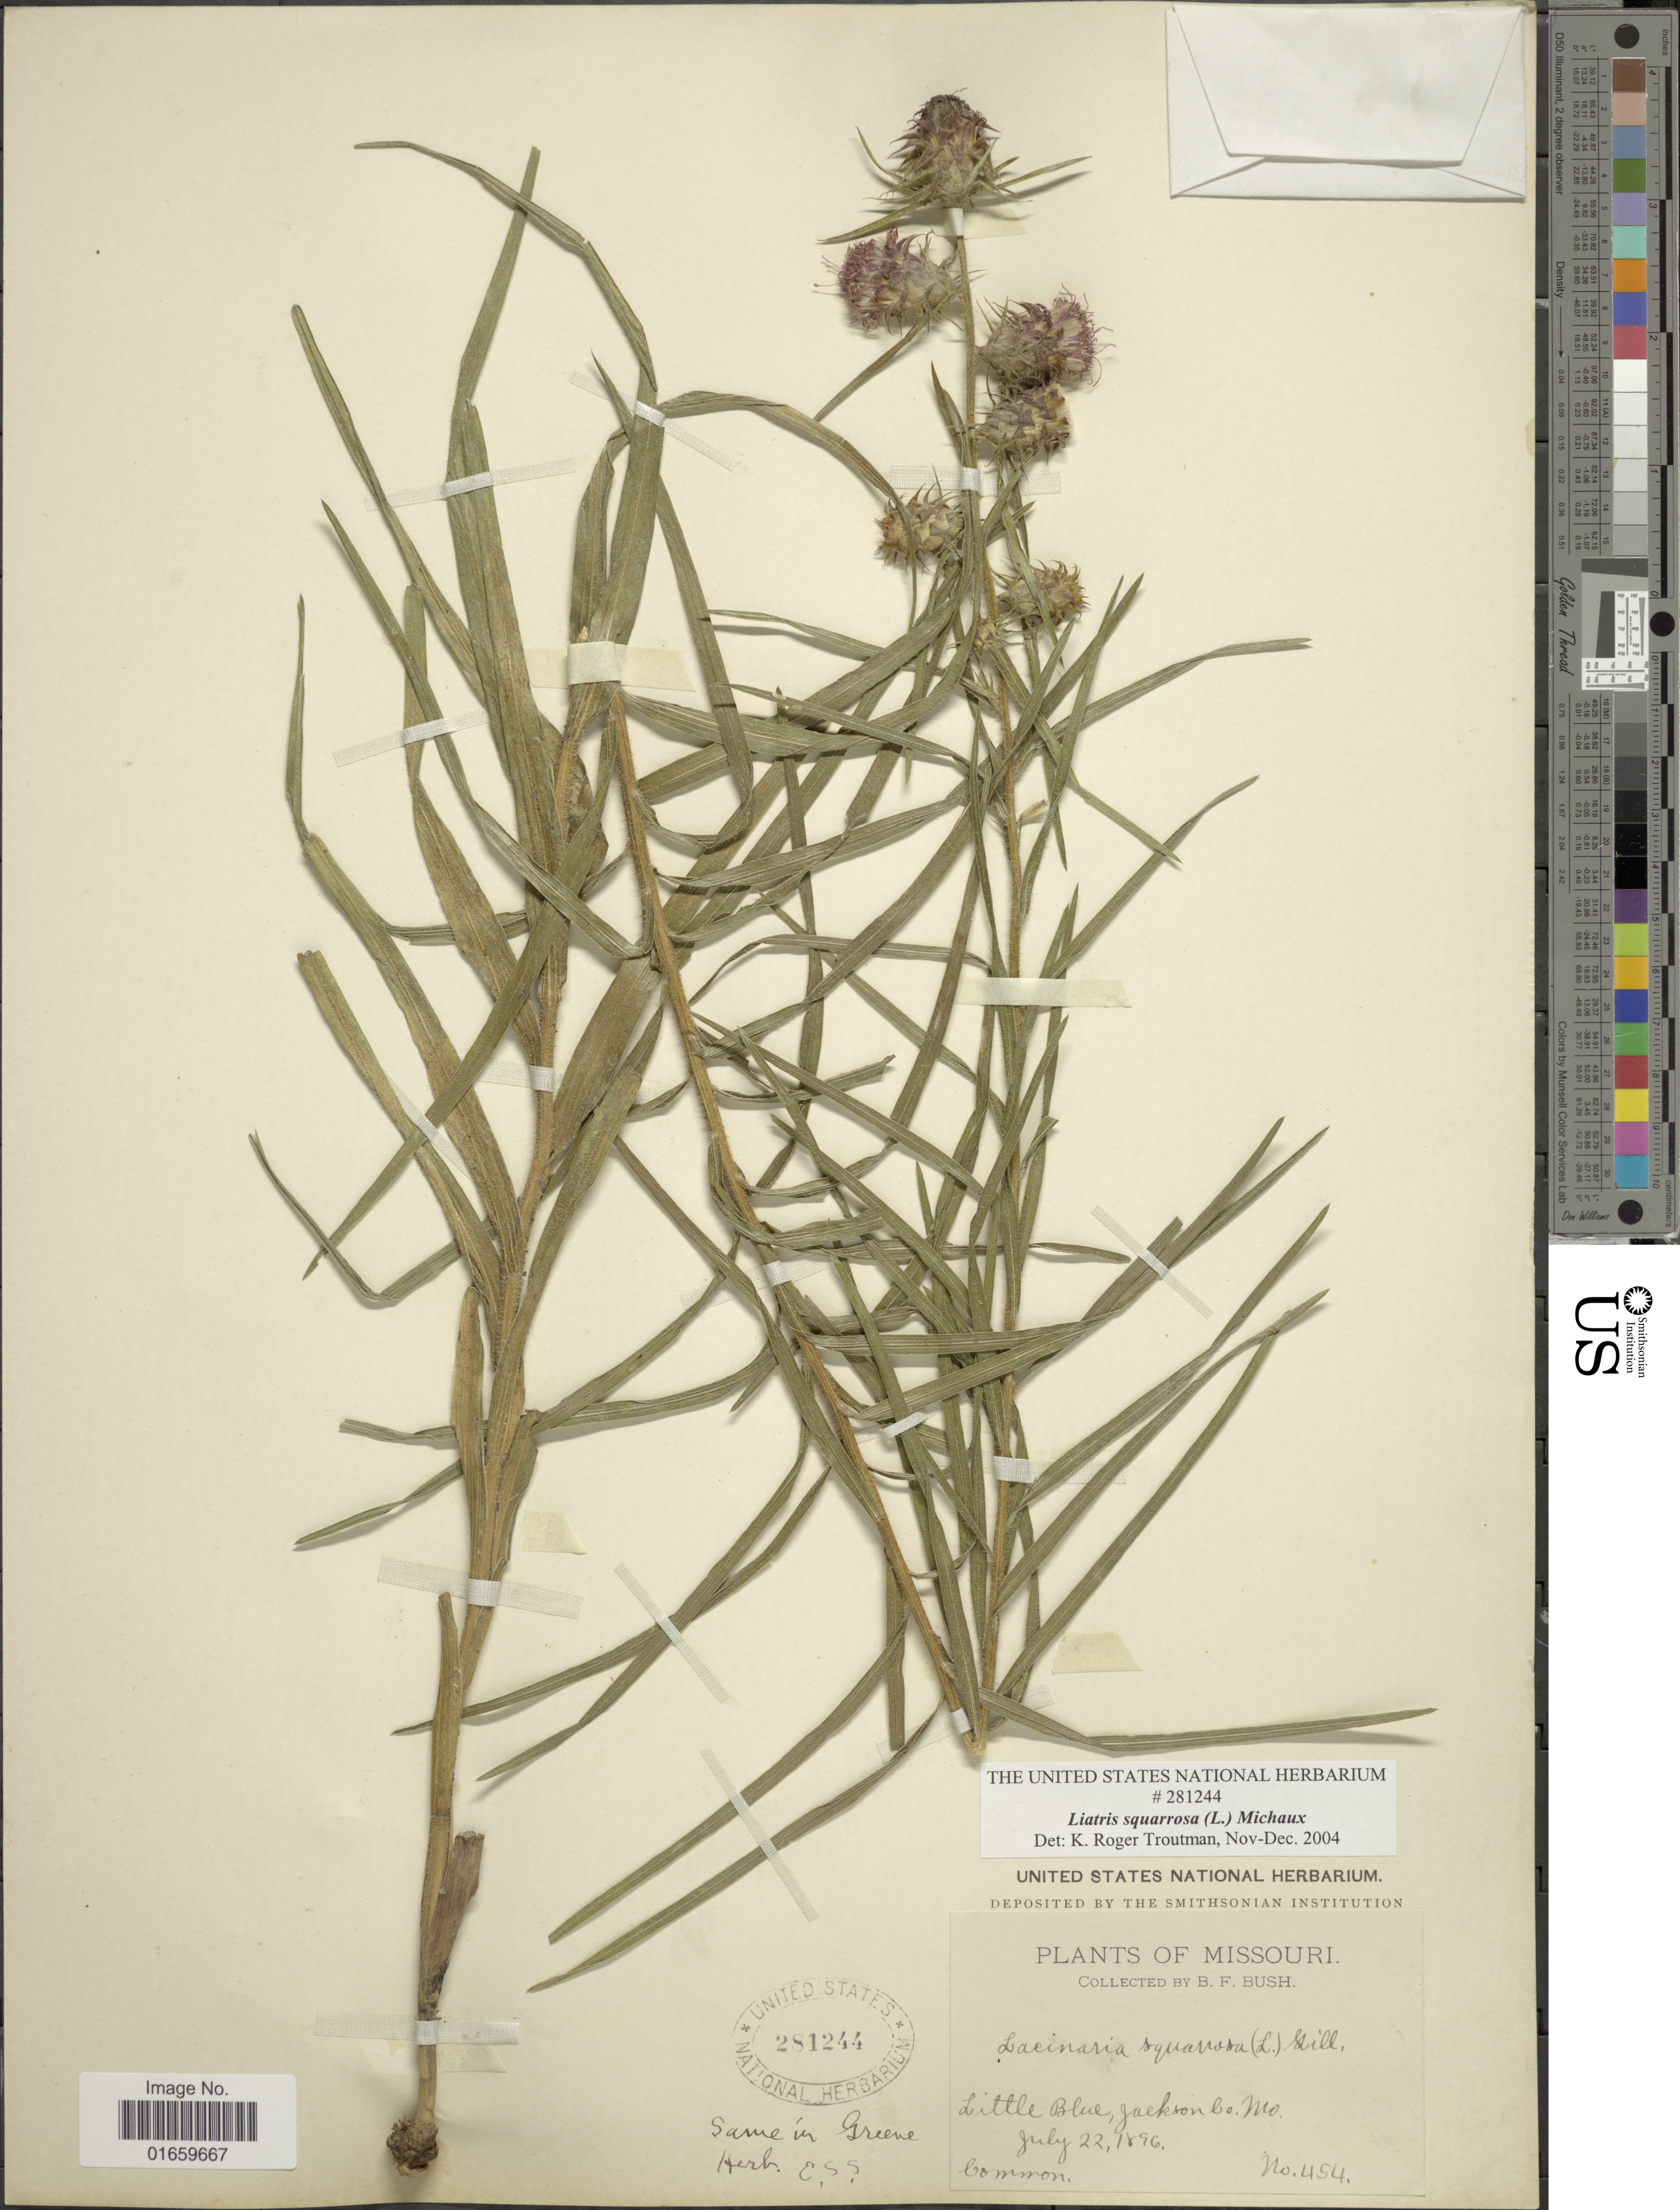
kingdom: Plantae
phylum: Tracheophyta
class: Magnoliopsida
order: Asterales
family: Asteraceae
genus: Liatris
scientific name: Liatris squarrosa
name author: (L.) Michx.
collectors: B. F. Bush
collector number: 454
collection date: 1896-07-22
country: United States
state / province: Mississippi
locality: Little Blue, Jackson Co.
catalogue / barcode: US 281244